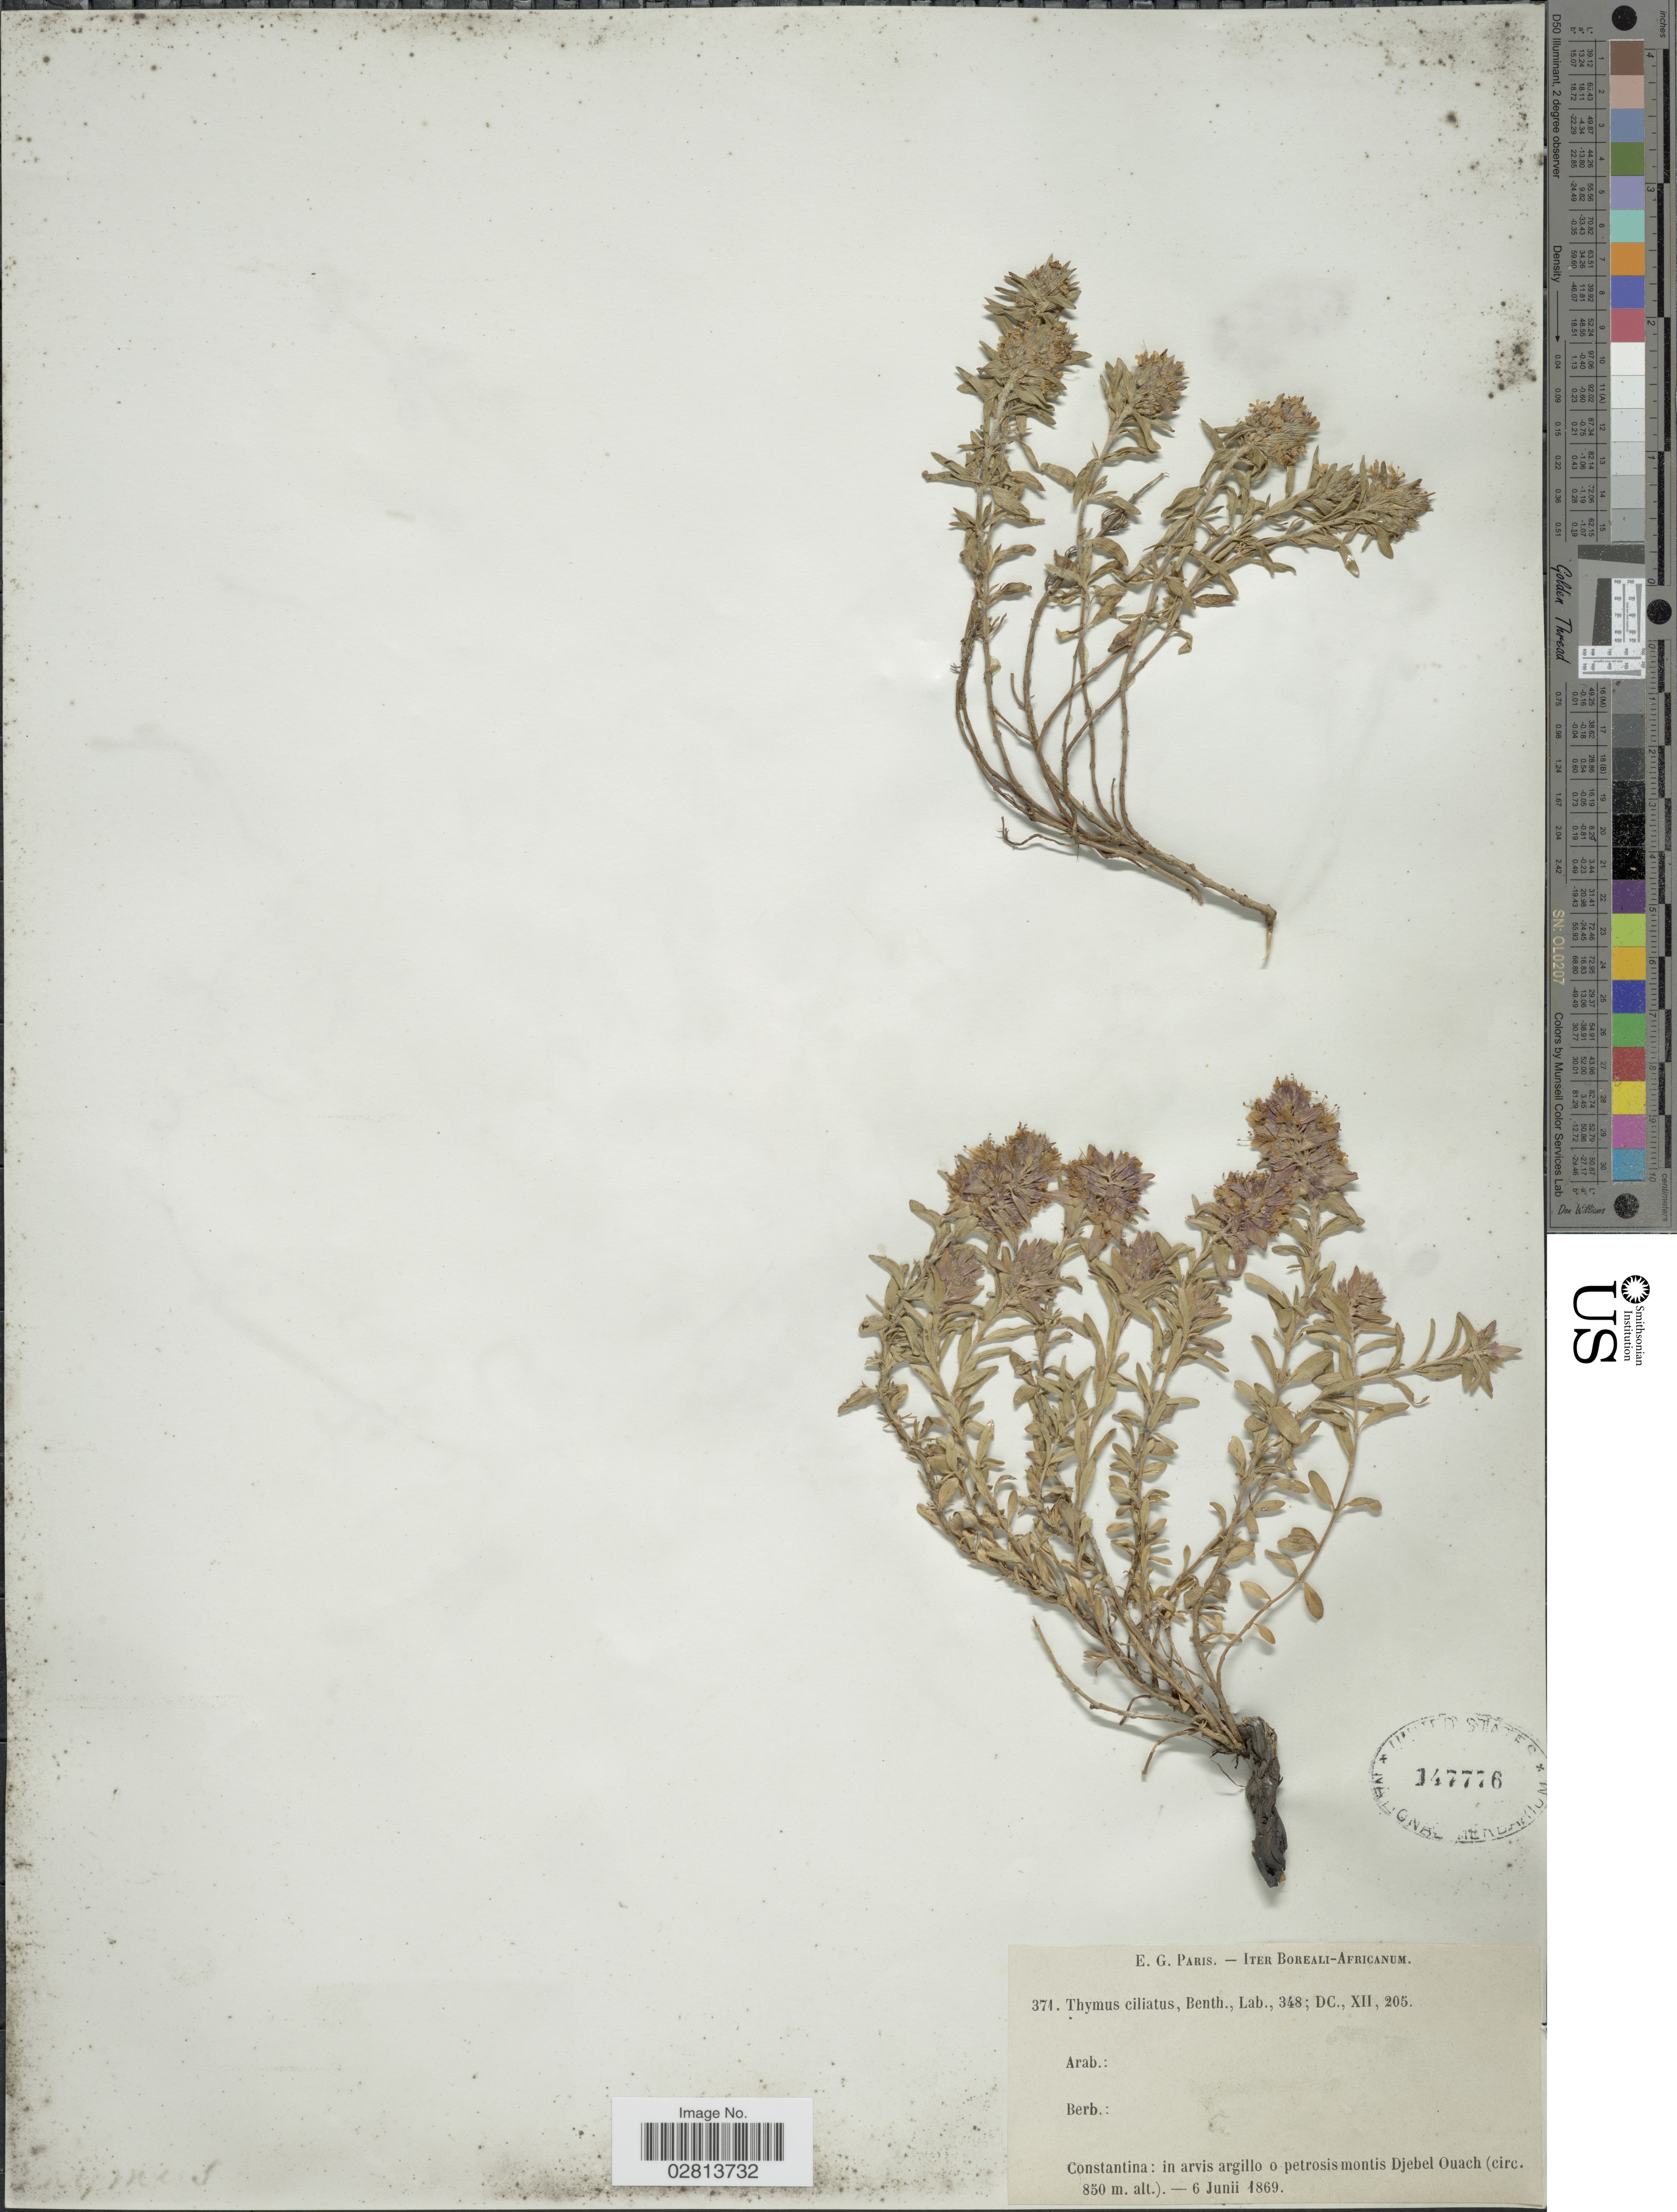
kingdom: Plantae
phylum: Tracheophyta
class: Magnoliopsida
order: Lamiales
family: Lamiaceae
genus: Thymus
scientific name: Thymus ciliatus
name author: Lam.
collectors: Paris, E.G.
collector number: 374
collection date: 1869-06-06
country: Algeria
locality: Iter Boreali-Africanum, Constantina: in arvis argillo o petrosis montis Djebel Ouach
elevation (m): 850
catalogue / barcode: US 147776